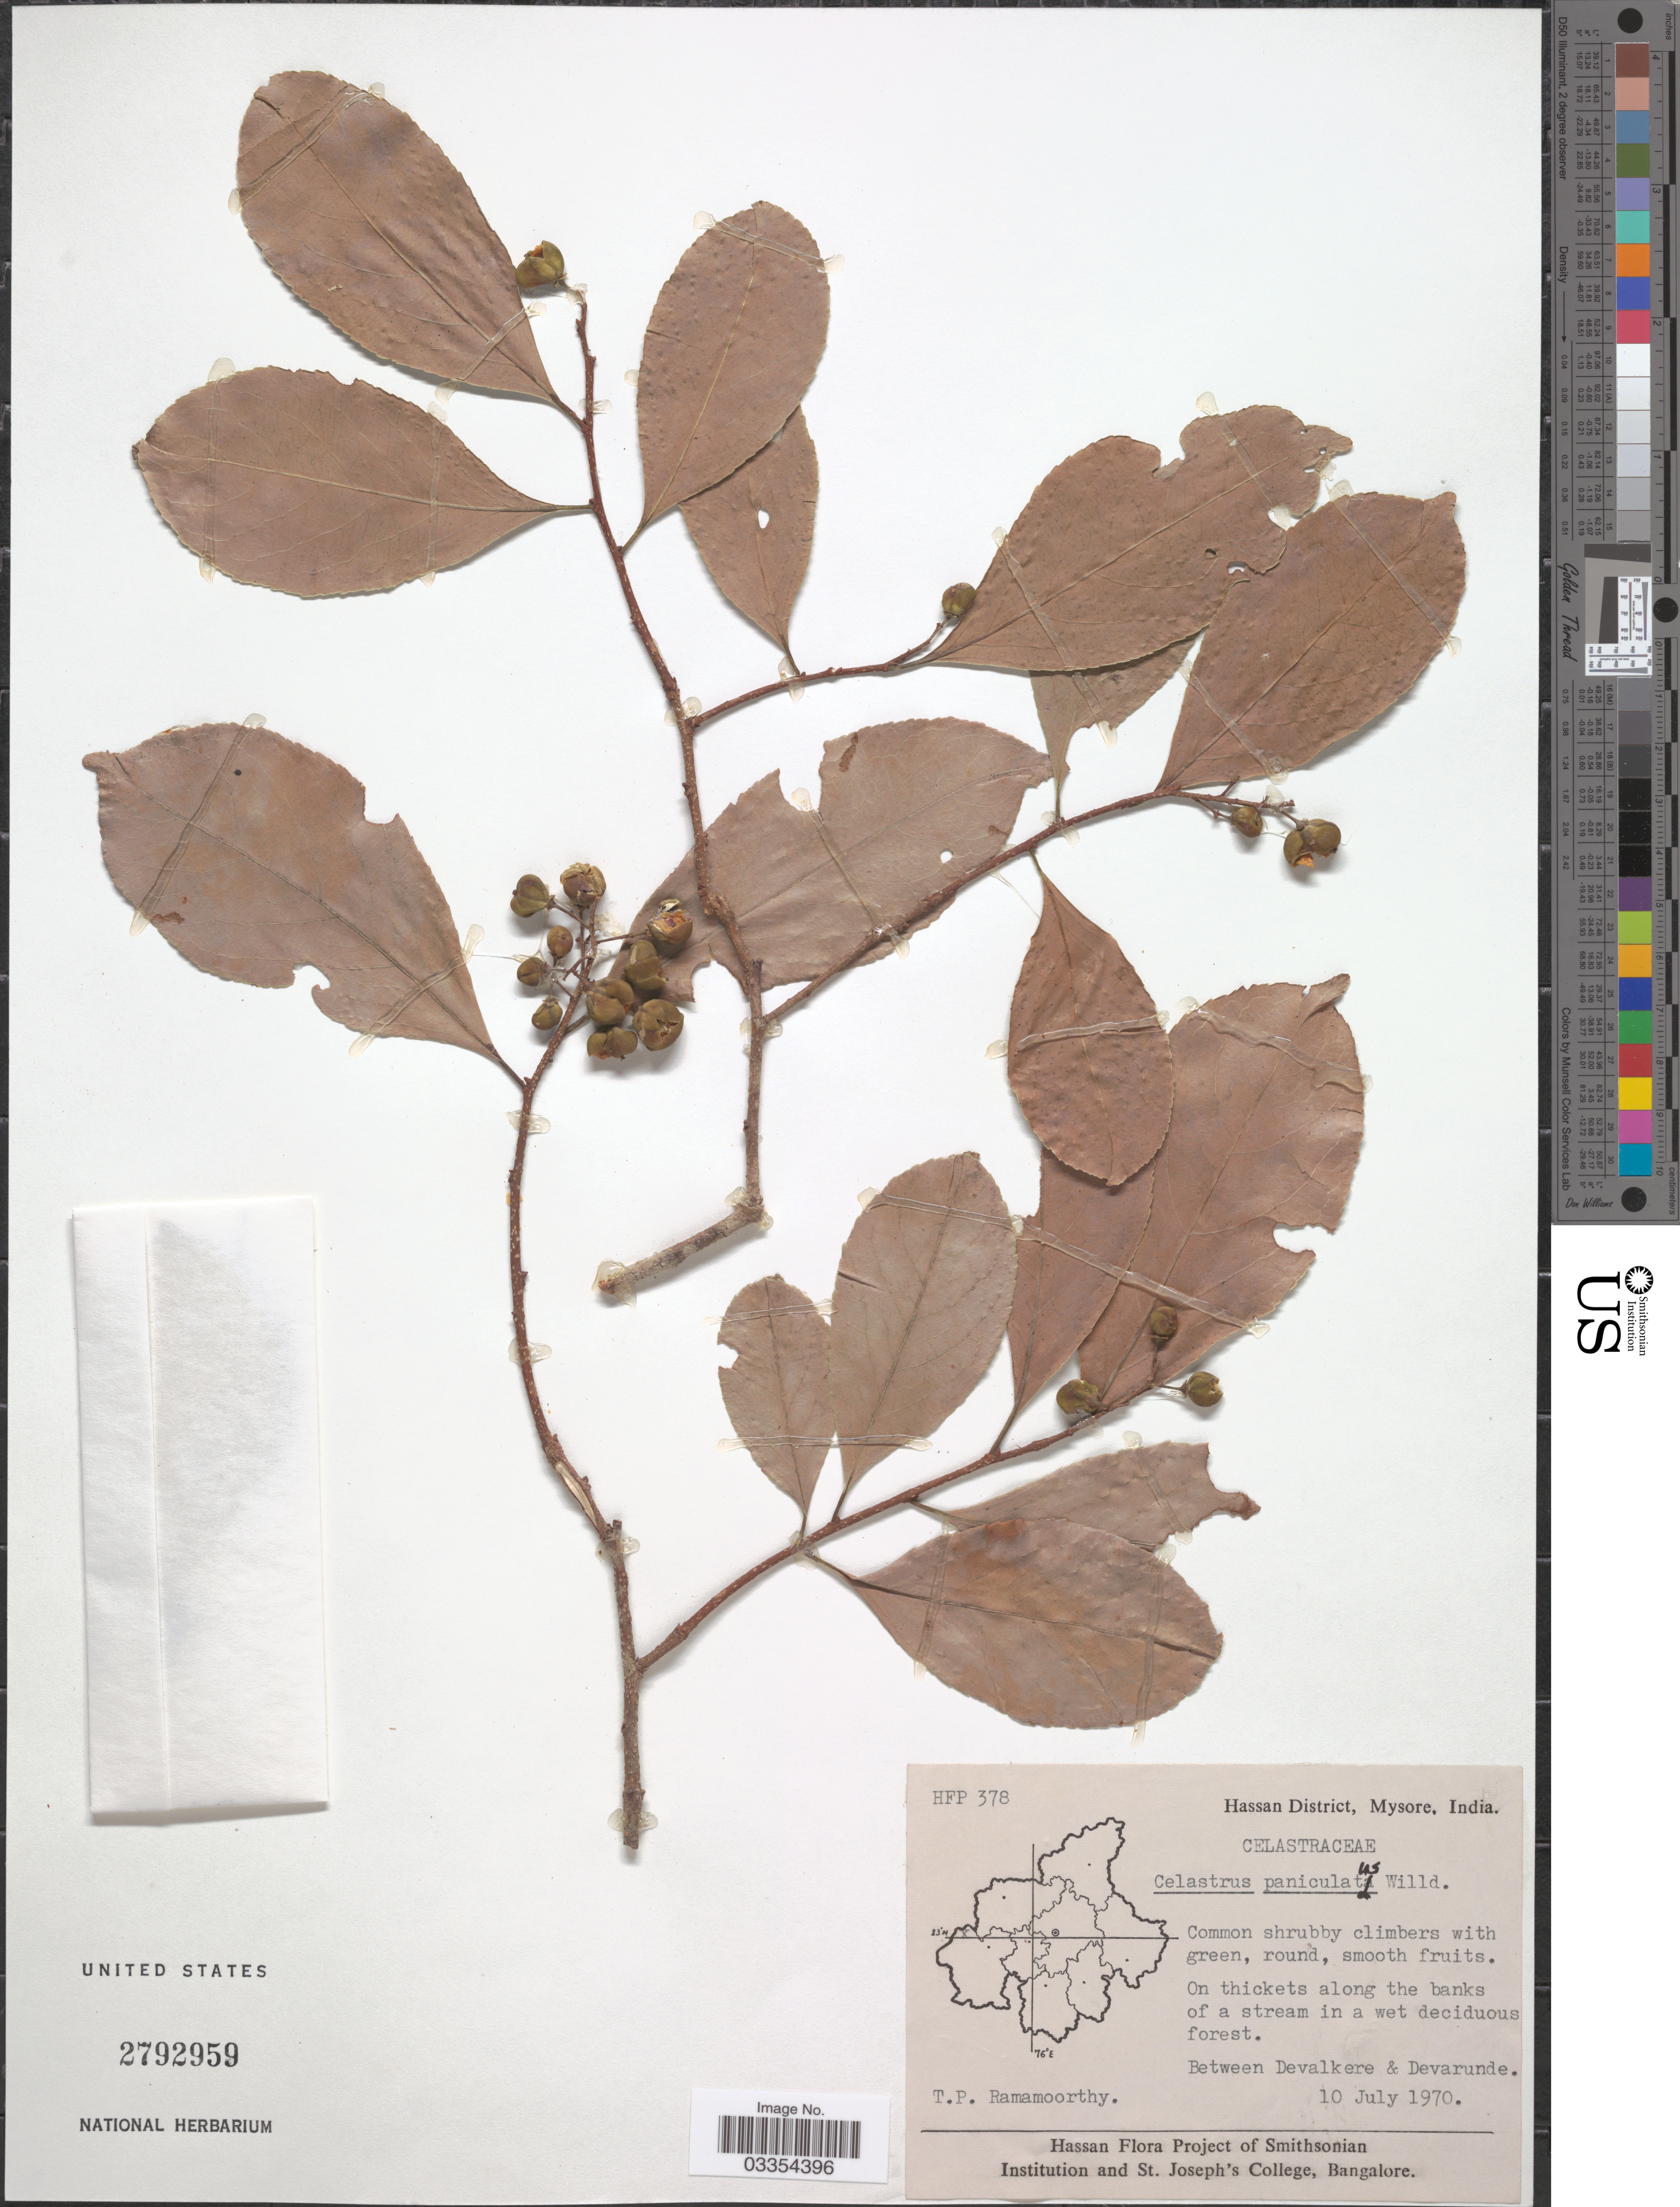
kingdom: Plantae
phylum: Tracheophyta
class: Magnoliopsida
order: Celastrales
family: Celastraceae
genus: Celastrus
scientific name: Celastrus paniculatus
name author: Willd.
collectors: T. P. Ramamoorthy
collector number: HFP 378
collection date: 1970-07-10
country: India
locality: Hassan District, Mysore. Between Devalkere & Devarunde.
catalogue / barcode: US 2792959